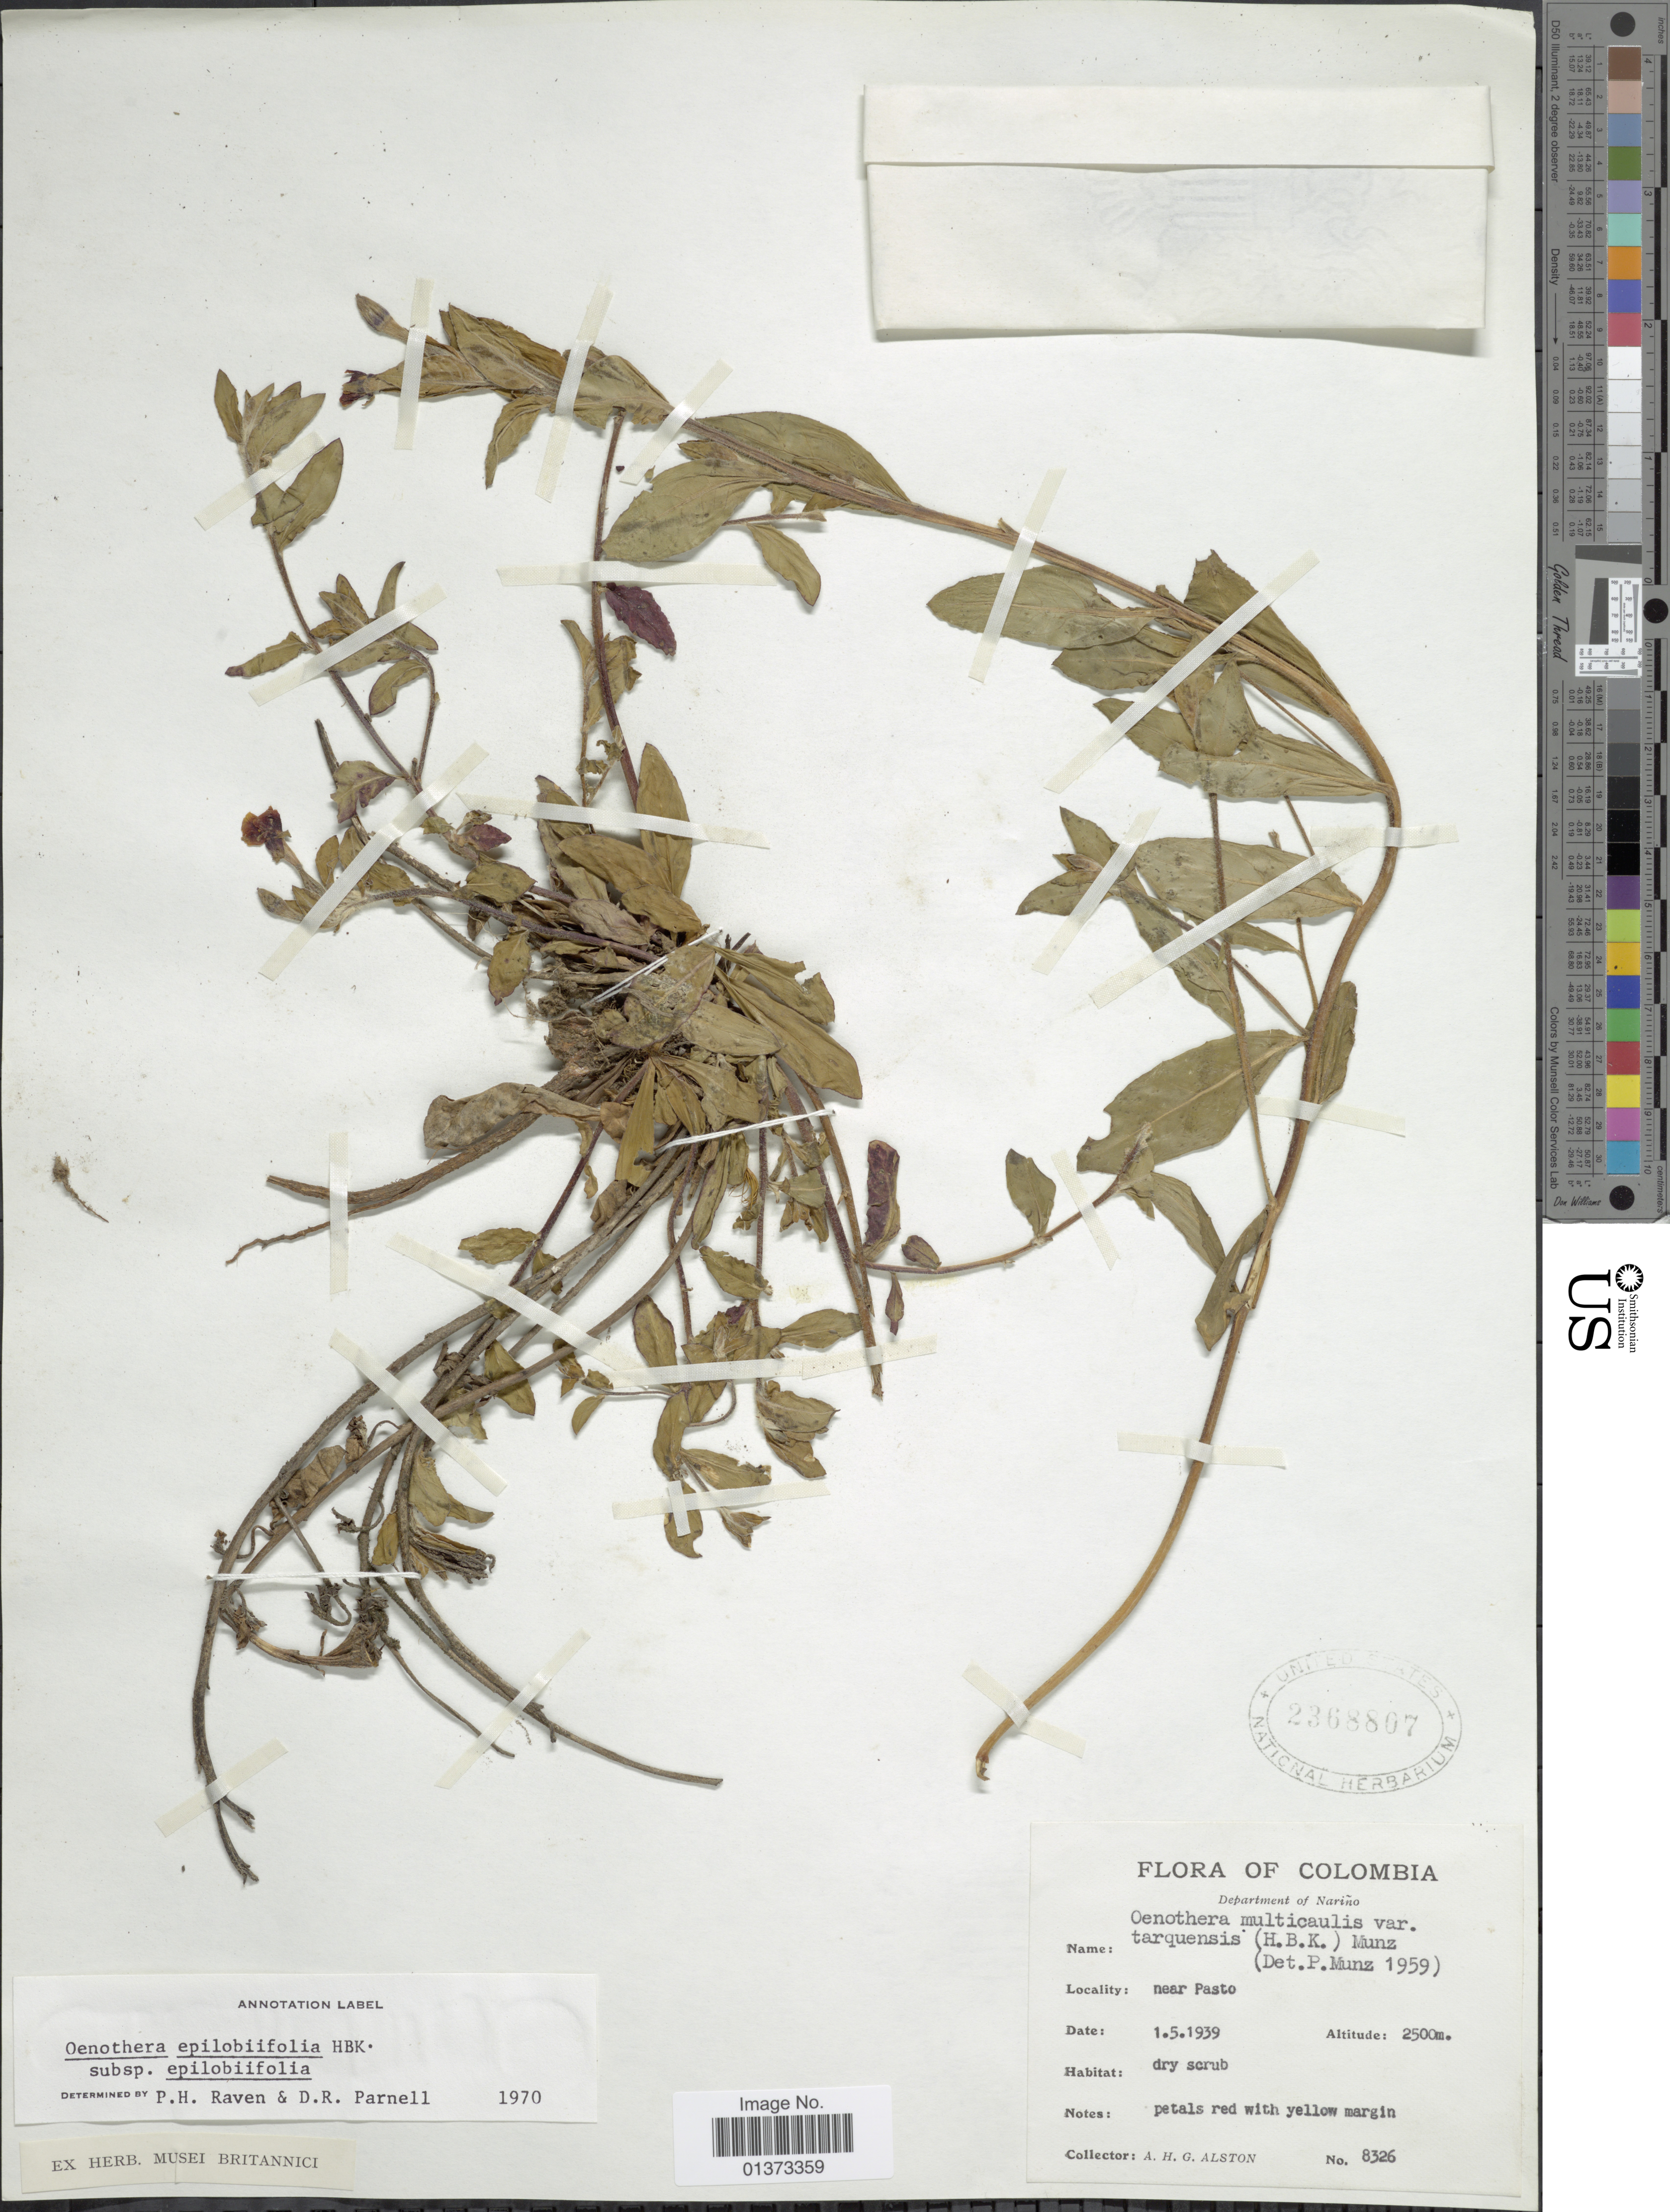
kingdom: Plantae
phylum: Tracheophyta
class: Magnoliopsida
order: Myrtales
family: Onagraceae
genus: Oenothera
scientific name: Oenothera epilobiifolia subsp. epilobiifolia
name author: Kunth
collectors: A. H. Alston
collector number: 8326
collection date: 1939-05-01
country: Colombia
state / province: Nariño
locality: Near Pasto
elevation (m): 2500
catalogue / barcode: US 2368807